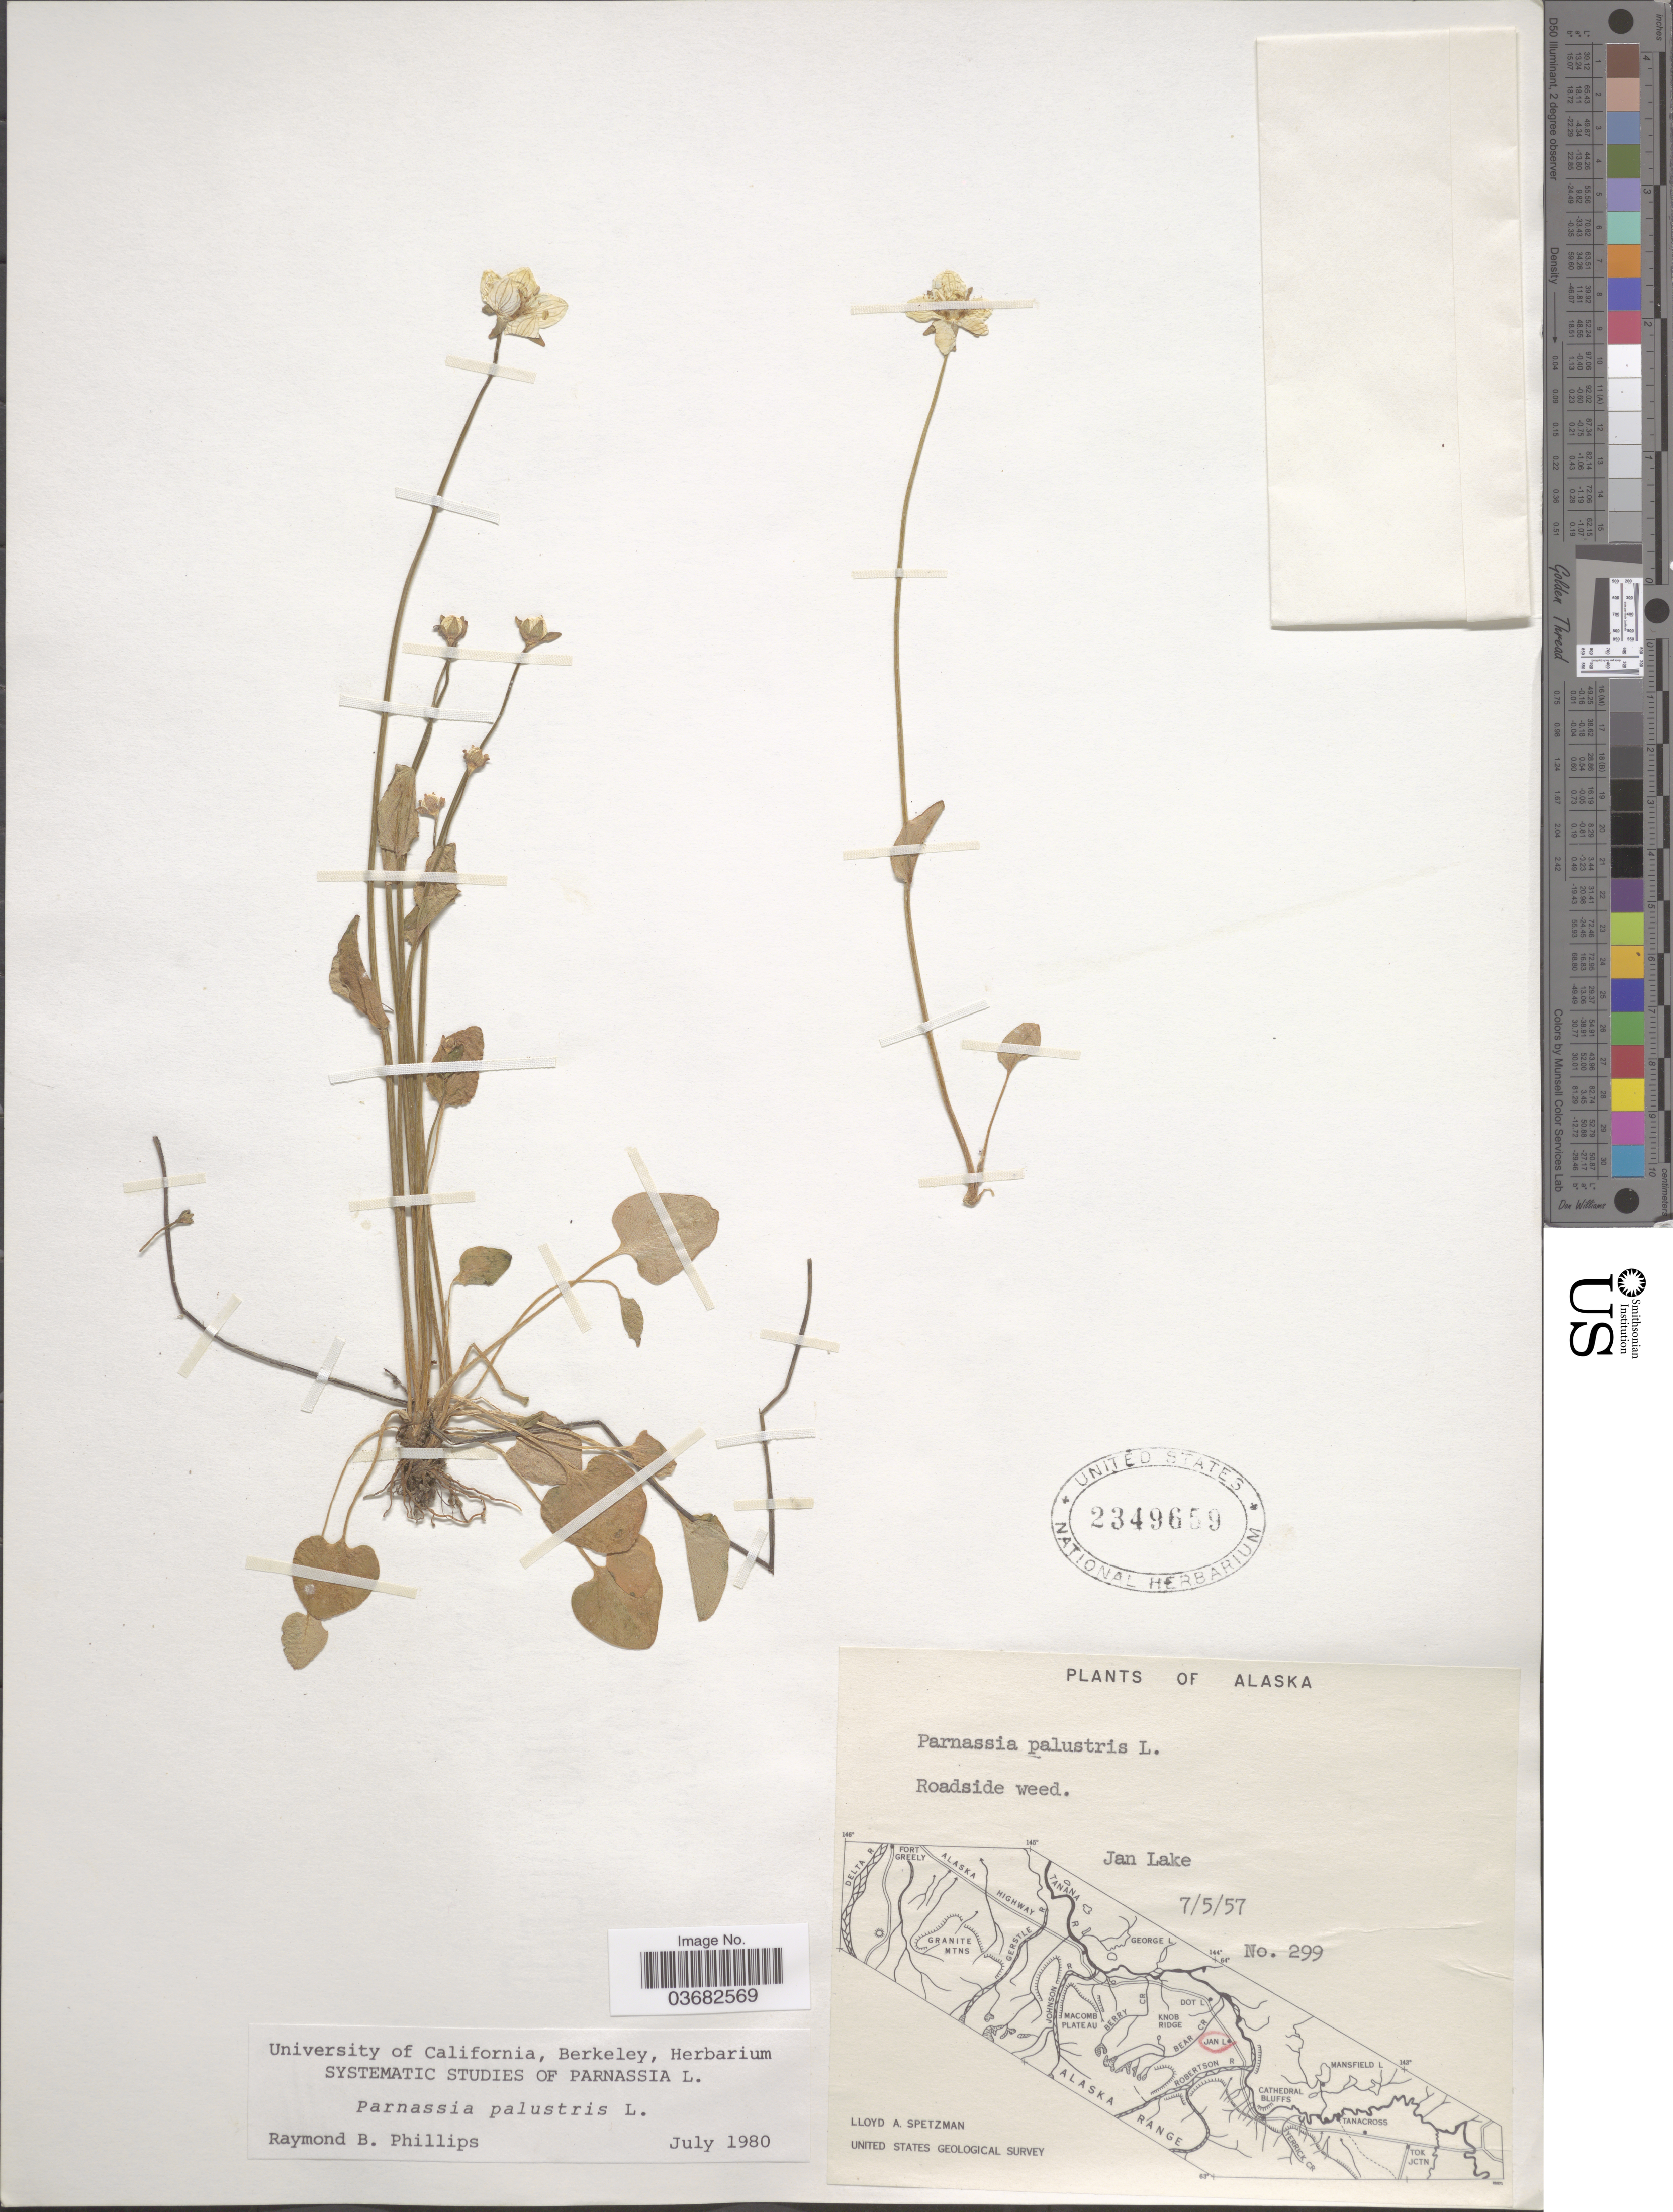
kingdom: Plantae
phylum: Tracheophyta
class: Magnoliopsida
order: Celastrales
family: Parnassiaceae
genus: Parnassia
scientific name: Parnassia palustris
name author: L.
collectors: L. Spetzman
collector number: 299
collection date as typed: Transcribed d/m/y: 5/7/57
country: United States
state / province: Alaska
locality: Jan Lake. Geological Survey.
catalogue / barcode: US 2349659